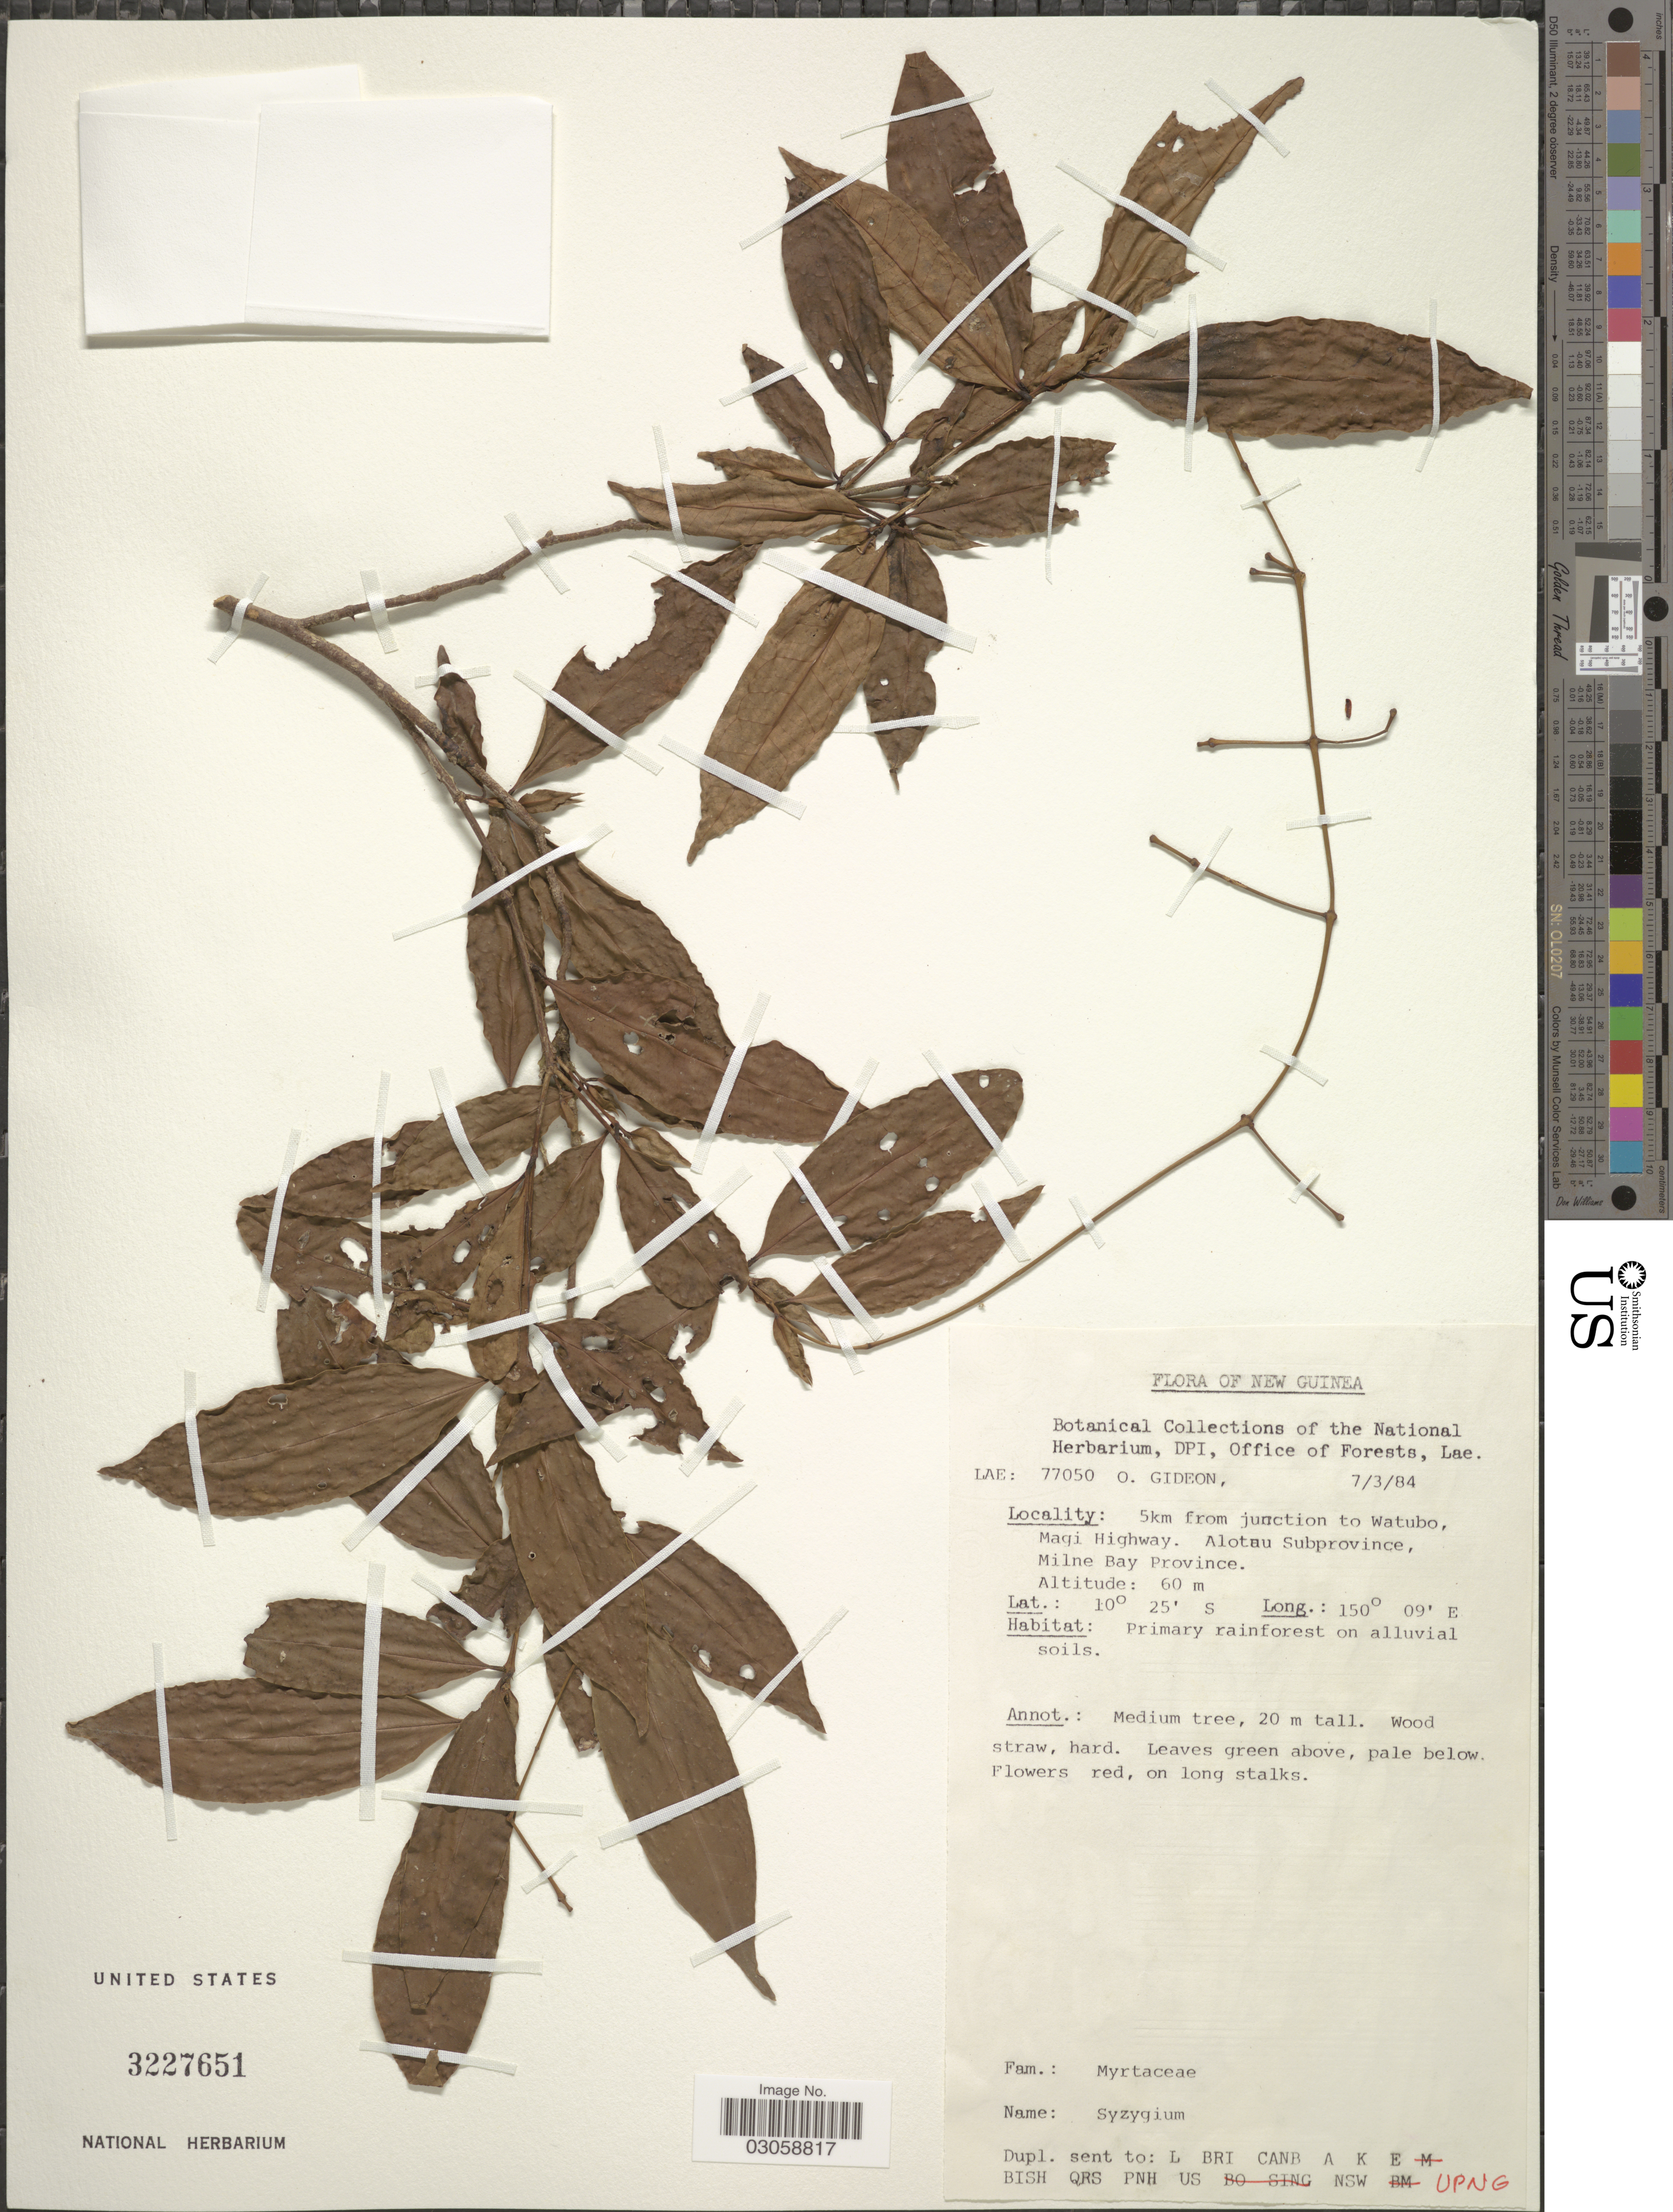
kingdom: Plantae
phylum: Tracheophyta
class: Magnoliopsida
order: Myrtales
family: Myrtaceae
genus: Syzygium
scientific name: Syzygium sp.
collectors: O. Gideon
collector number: LAE: 77050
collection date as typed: Transcribed d/m/y: 7/3/84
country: Papua New Guinea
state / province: Milne Bay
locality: New Guinea, 5km from junction to Watubo, Magi Highway, Alotau Subprovince, Milne Bay Province.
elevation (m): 60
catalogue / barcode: US 3227651